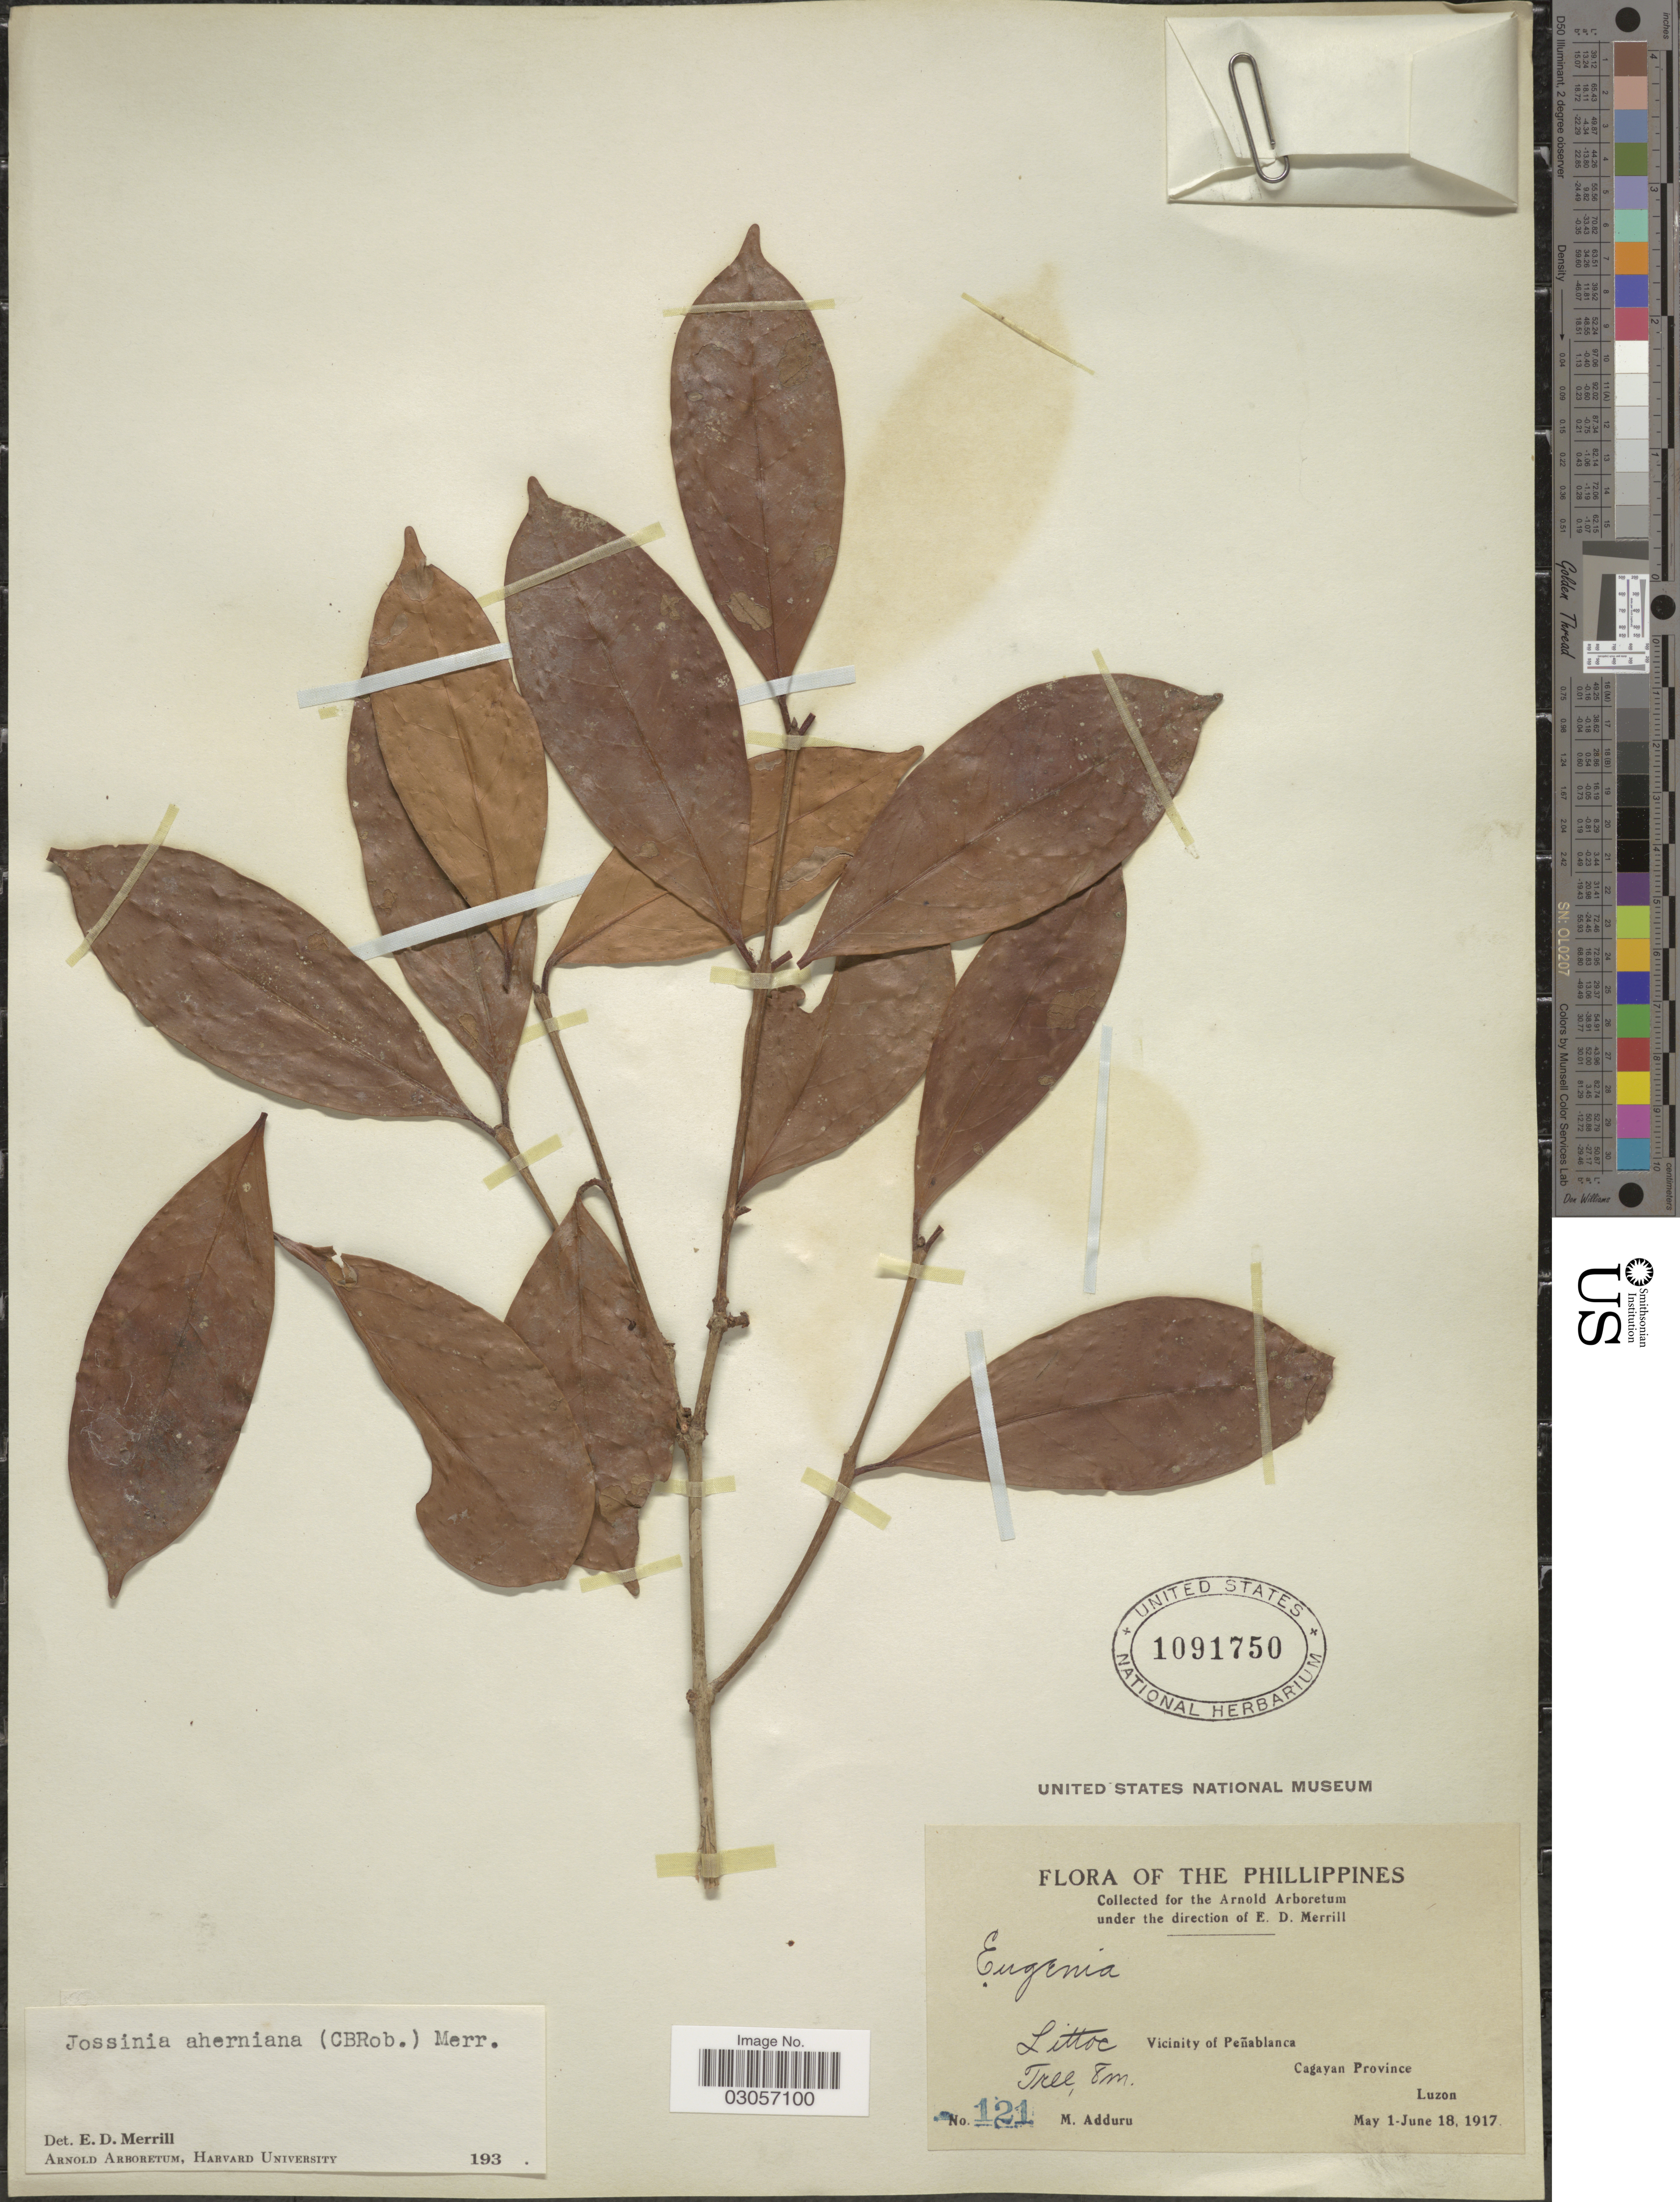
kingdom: Plantae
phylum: Tracheophyta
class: Magnoliopsida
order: Myrtales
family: Myrtaceae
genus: Eugenia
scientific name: Eugenia aherniana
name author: C.B. Rob.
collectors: M. Adduru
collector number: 121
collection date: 1917-05-01/1917-06-18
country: Philippines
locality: Littoc, Vicinity of Peñablanca, Cagayan Province, Luzon.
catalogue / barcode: US 1091750